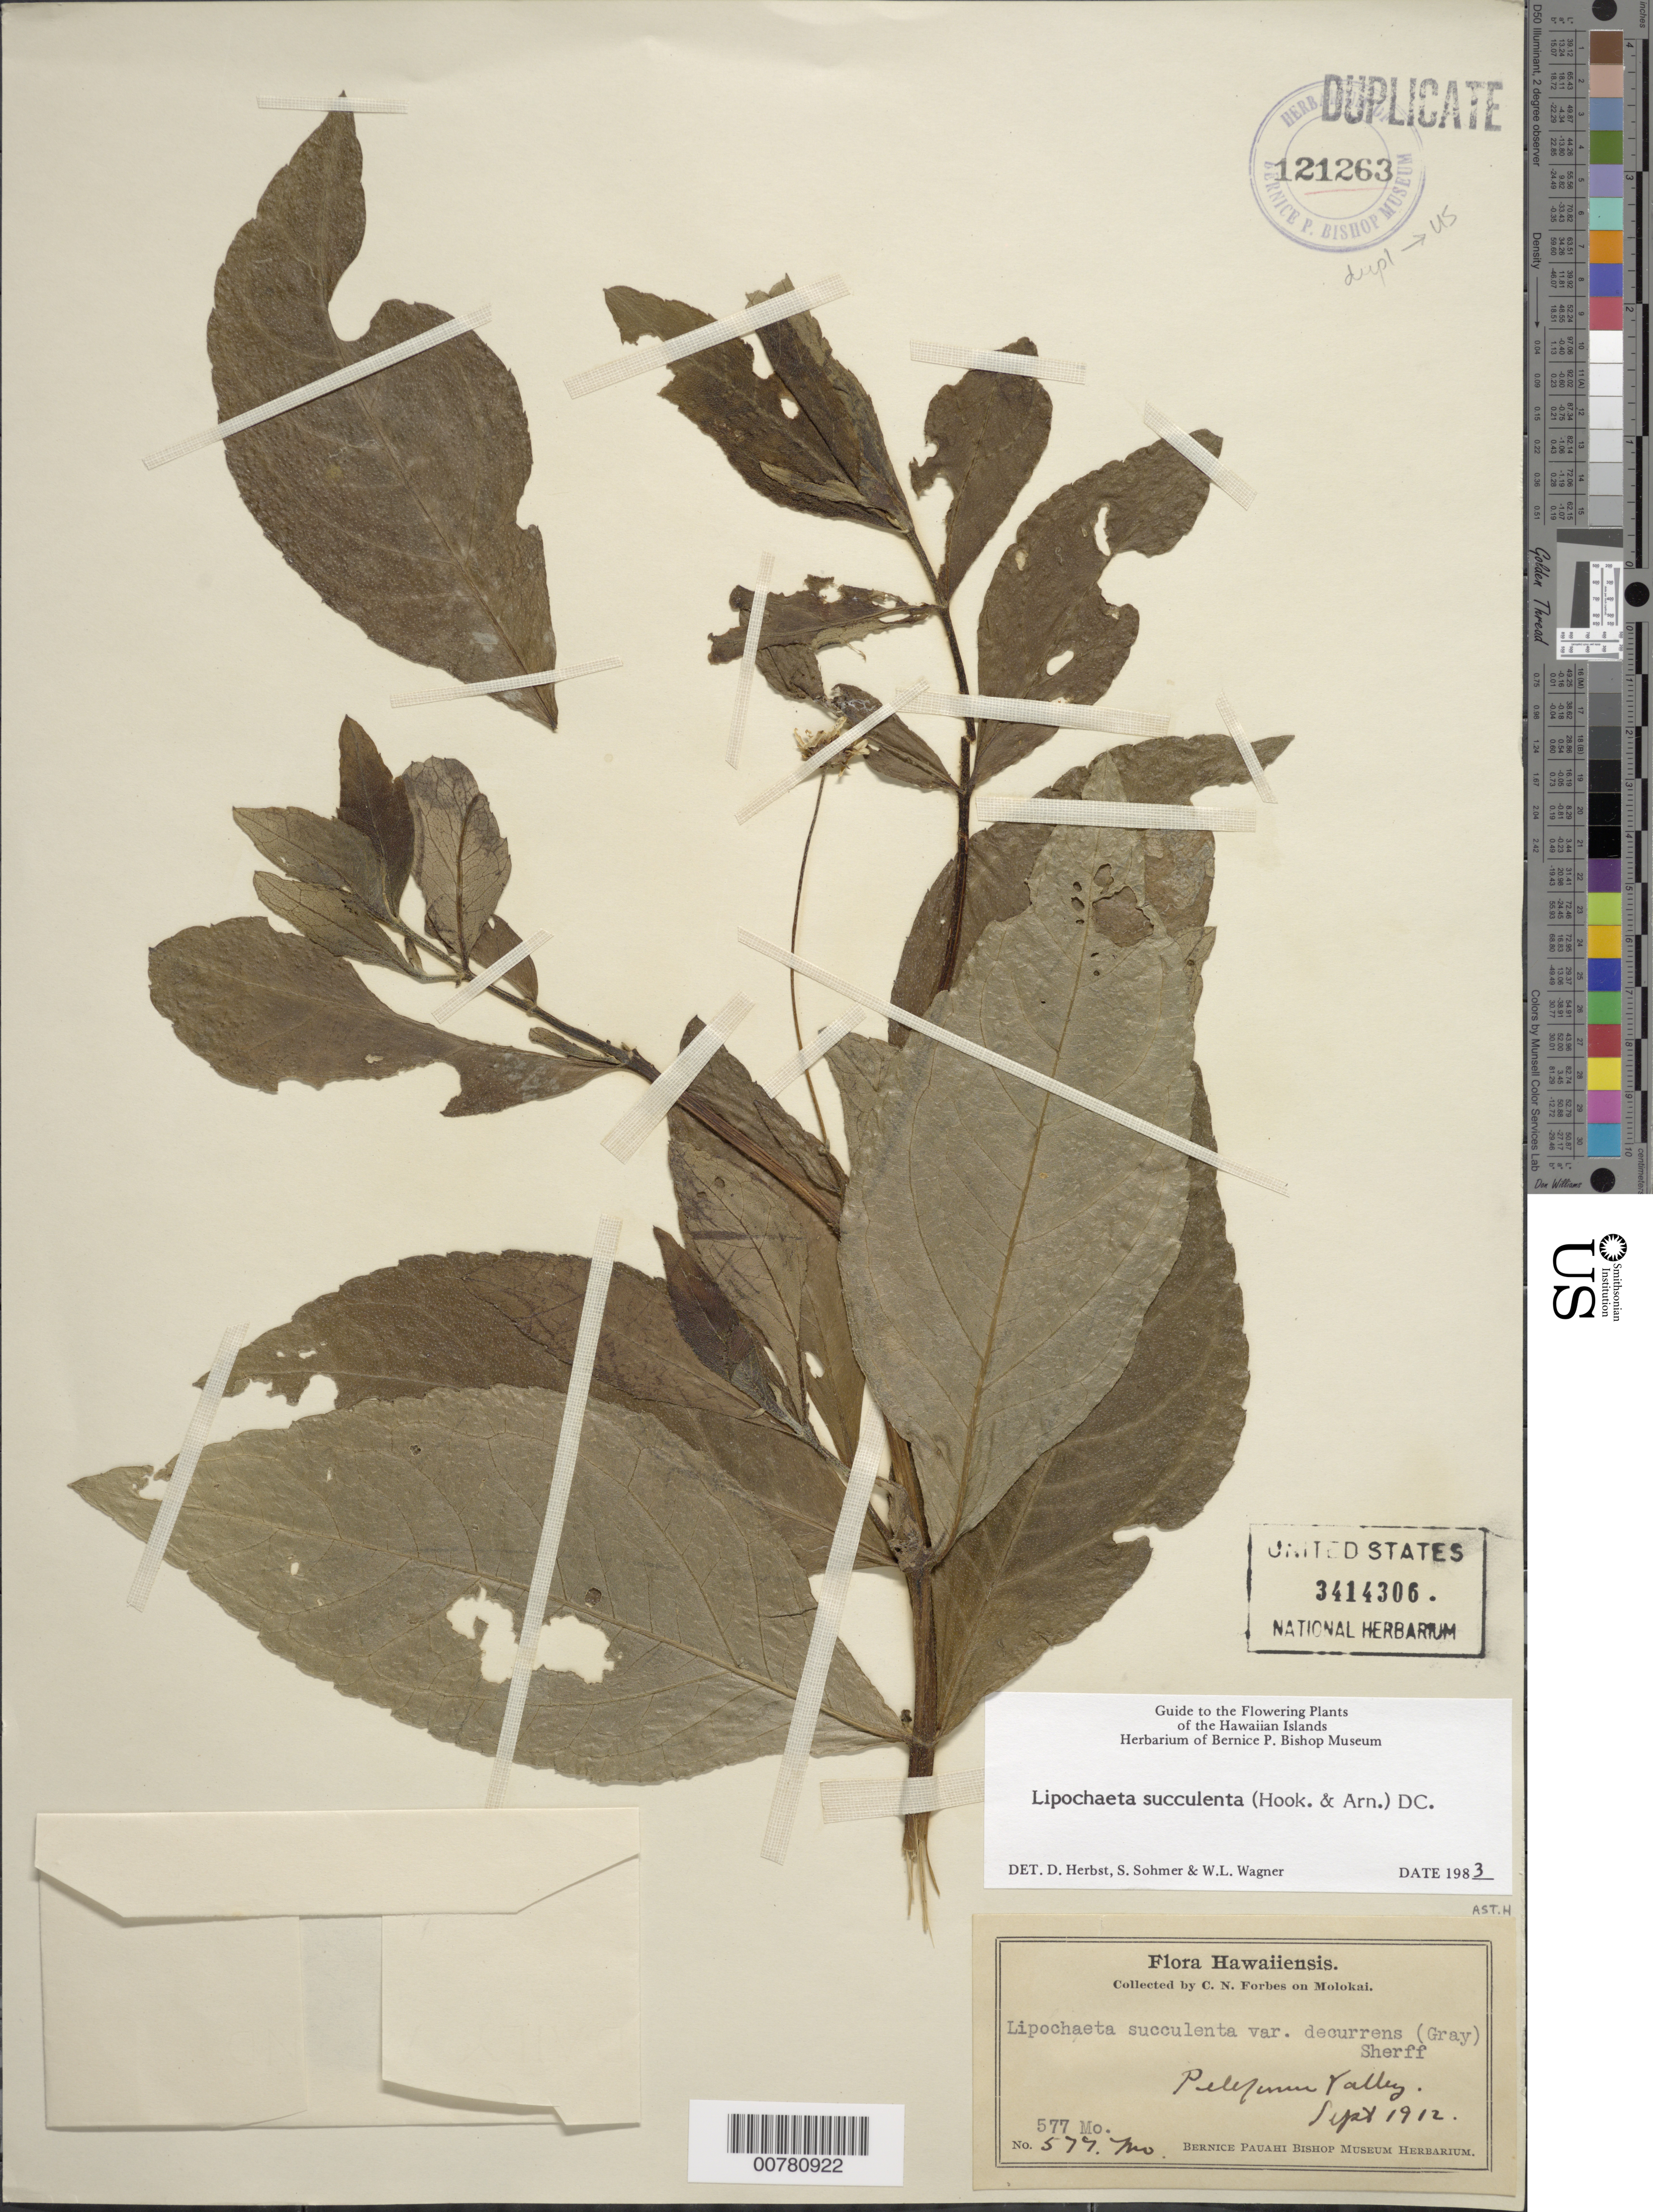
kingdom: Plantae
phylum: Tracheophyta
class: Magnoliopsida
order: Asterales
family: Asteraceae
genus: Lipochaeta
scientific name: Lipochaeta succulenta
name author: (Hook. & Arn.) DC.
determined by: Wagner, W. L.; Herbst, D. R.; Sohmer, S. H.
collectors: C. N. Forbes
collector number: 577.Mo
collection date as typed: Sep 1912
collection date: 1912-09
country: United States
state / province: Hawaii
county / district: Maui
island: Moloka'i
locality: Wailau Valley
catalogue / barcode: US 3414306